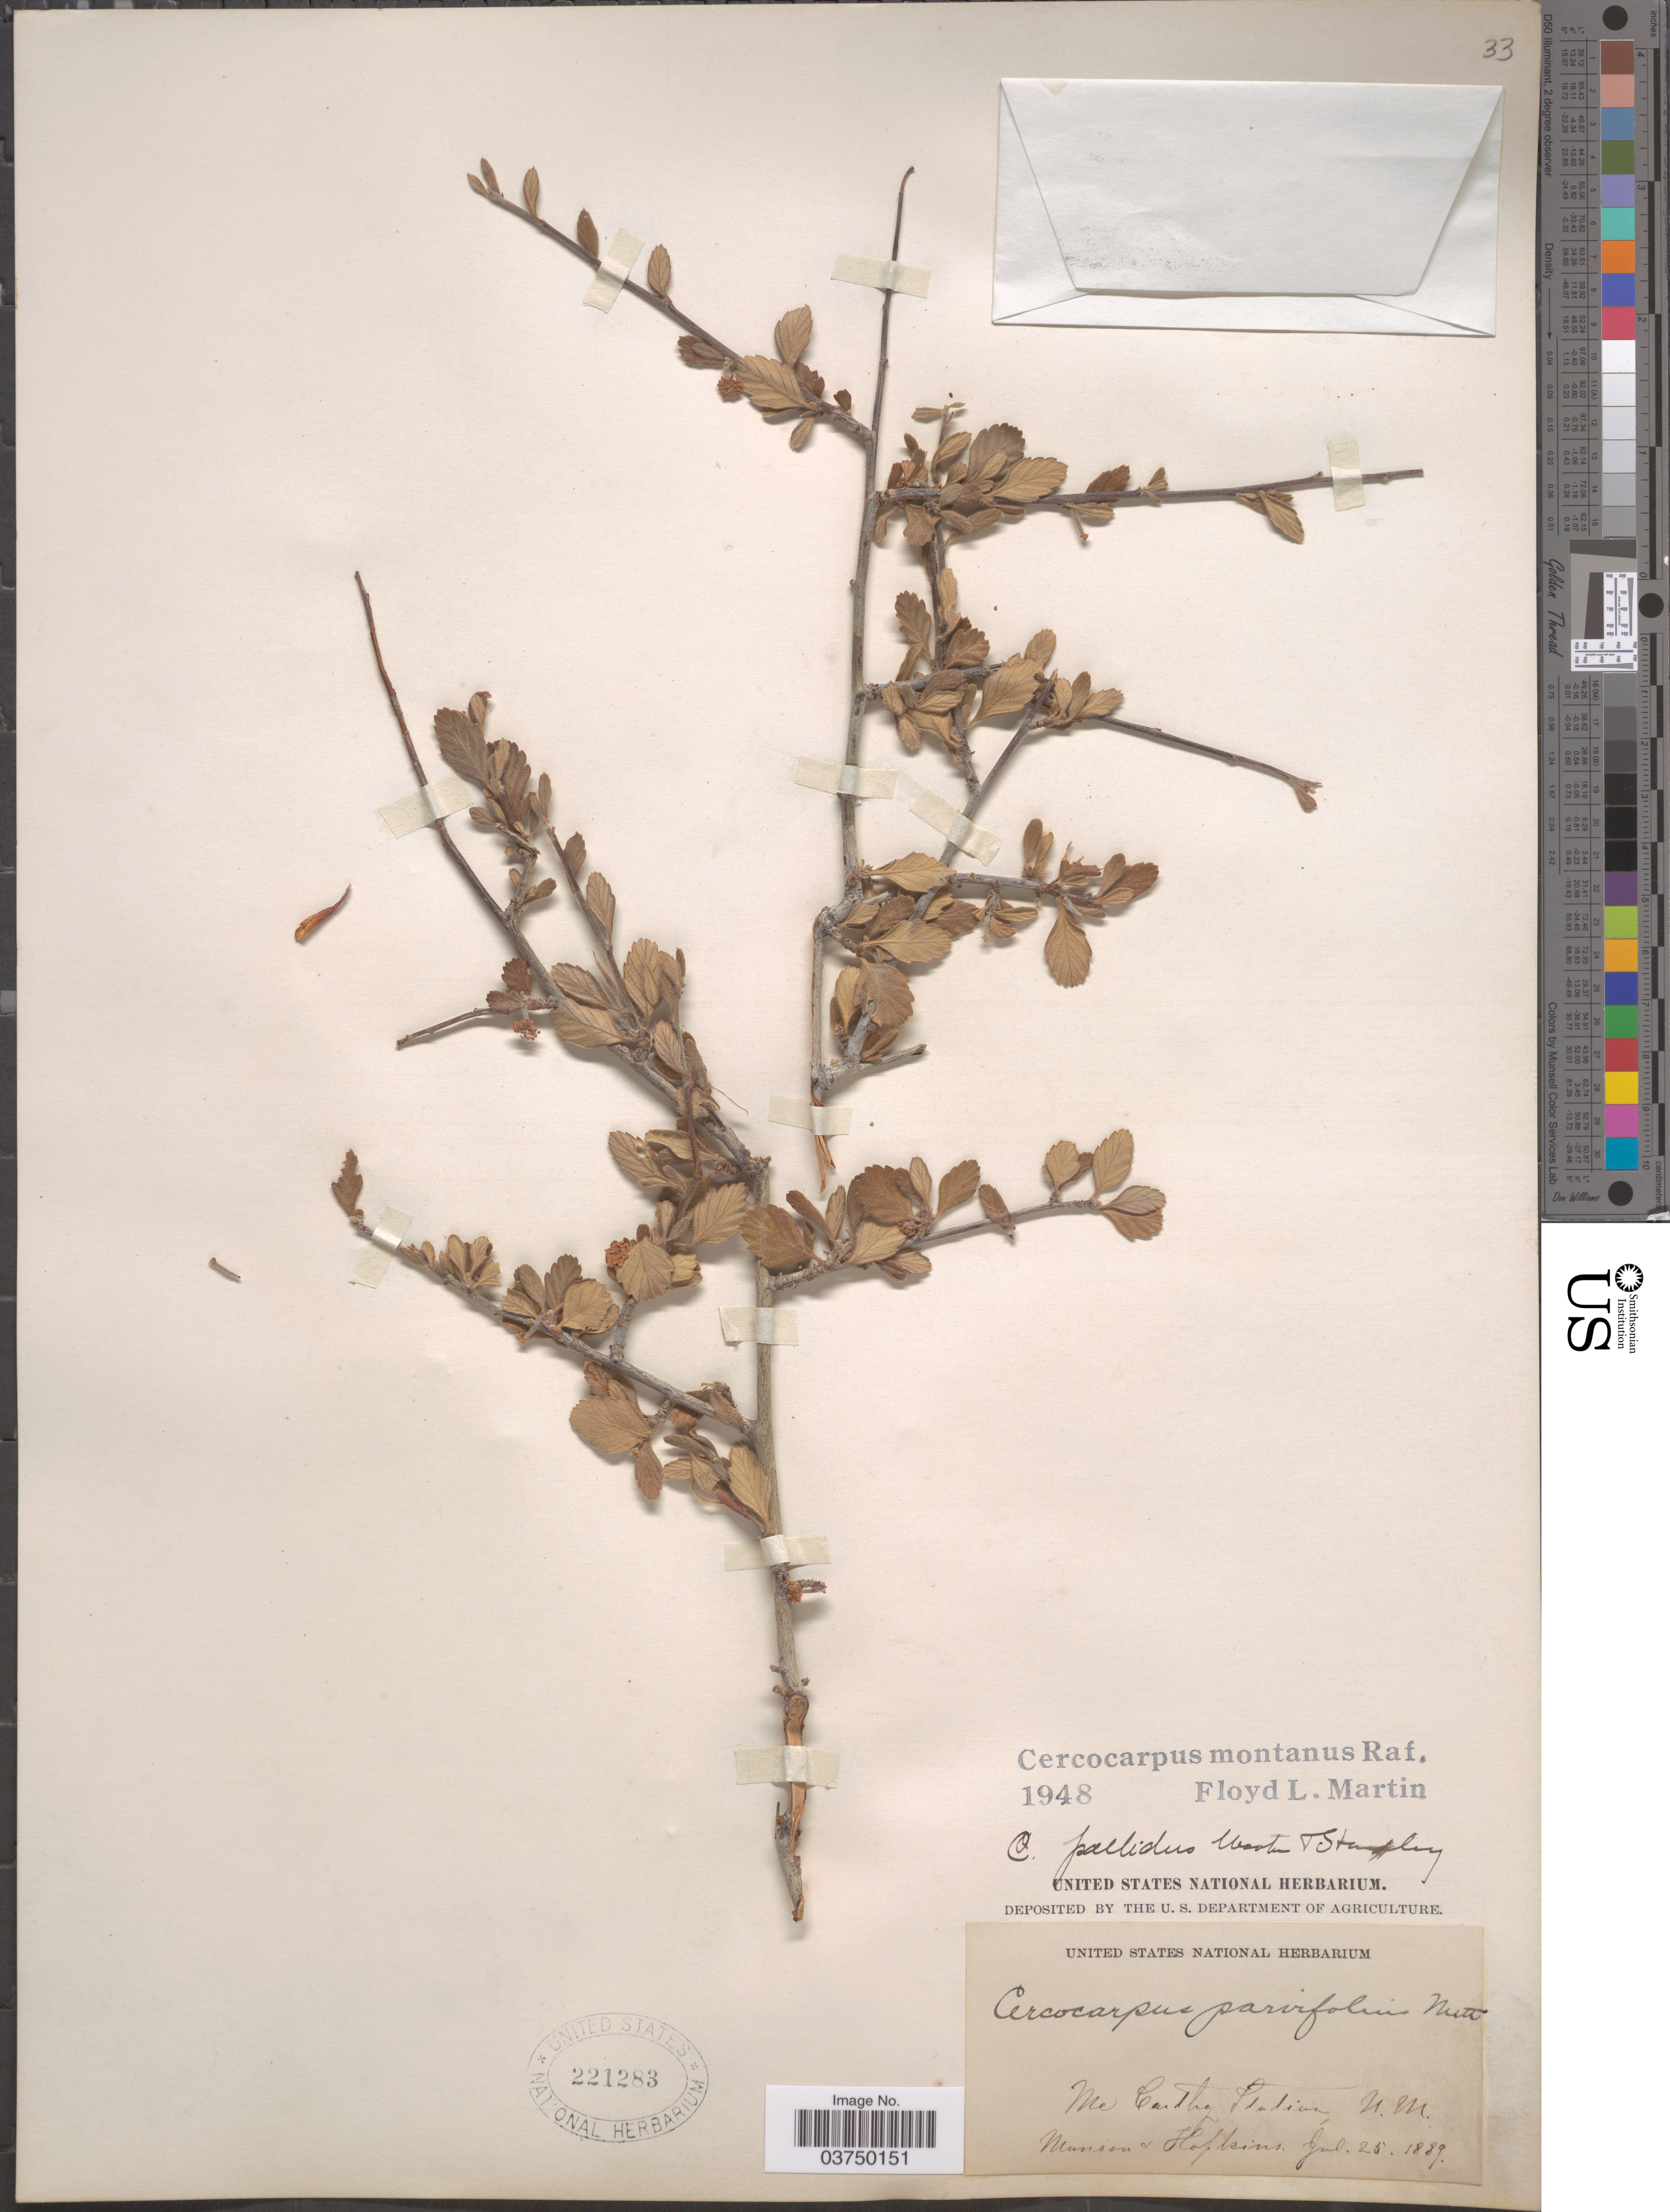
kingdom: Plantae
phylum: Tracheophyta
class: Magnoliopsida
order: Rosales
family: Rosaceae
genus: Cercocarpus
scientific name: Cercocarpus montanus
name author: Raf.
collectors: -. Munson & -- Hopkins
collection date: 1889-07-25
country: United States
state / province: New Mexico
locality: McCarthy Station.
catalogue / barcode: US 221283